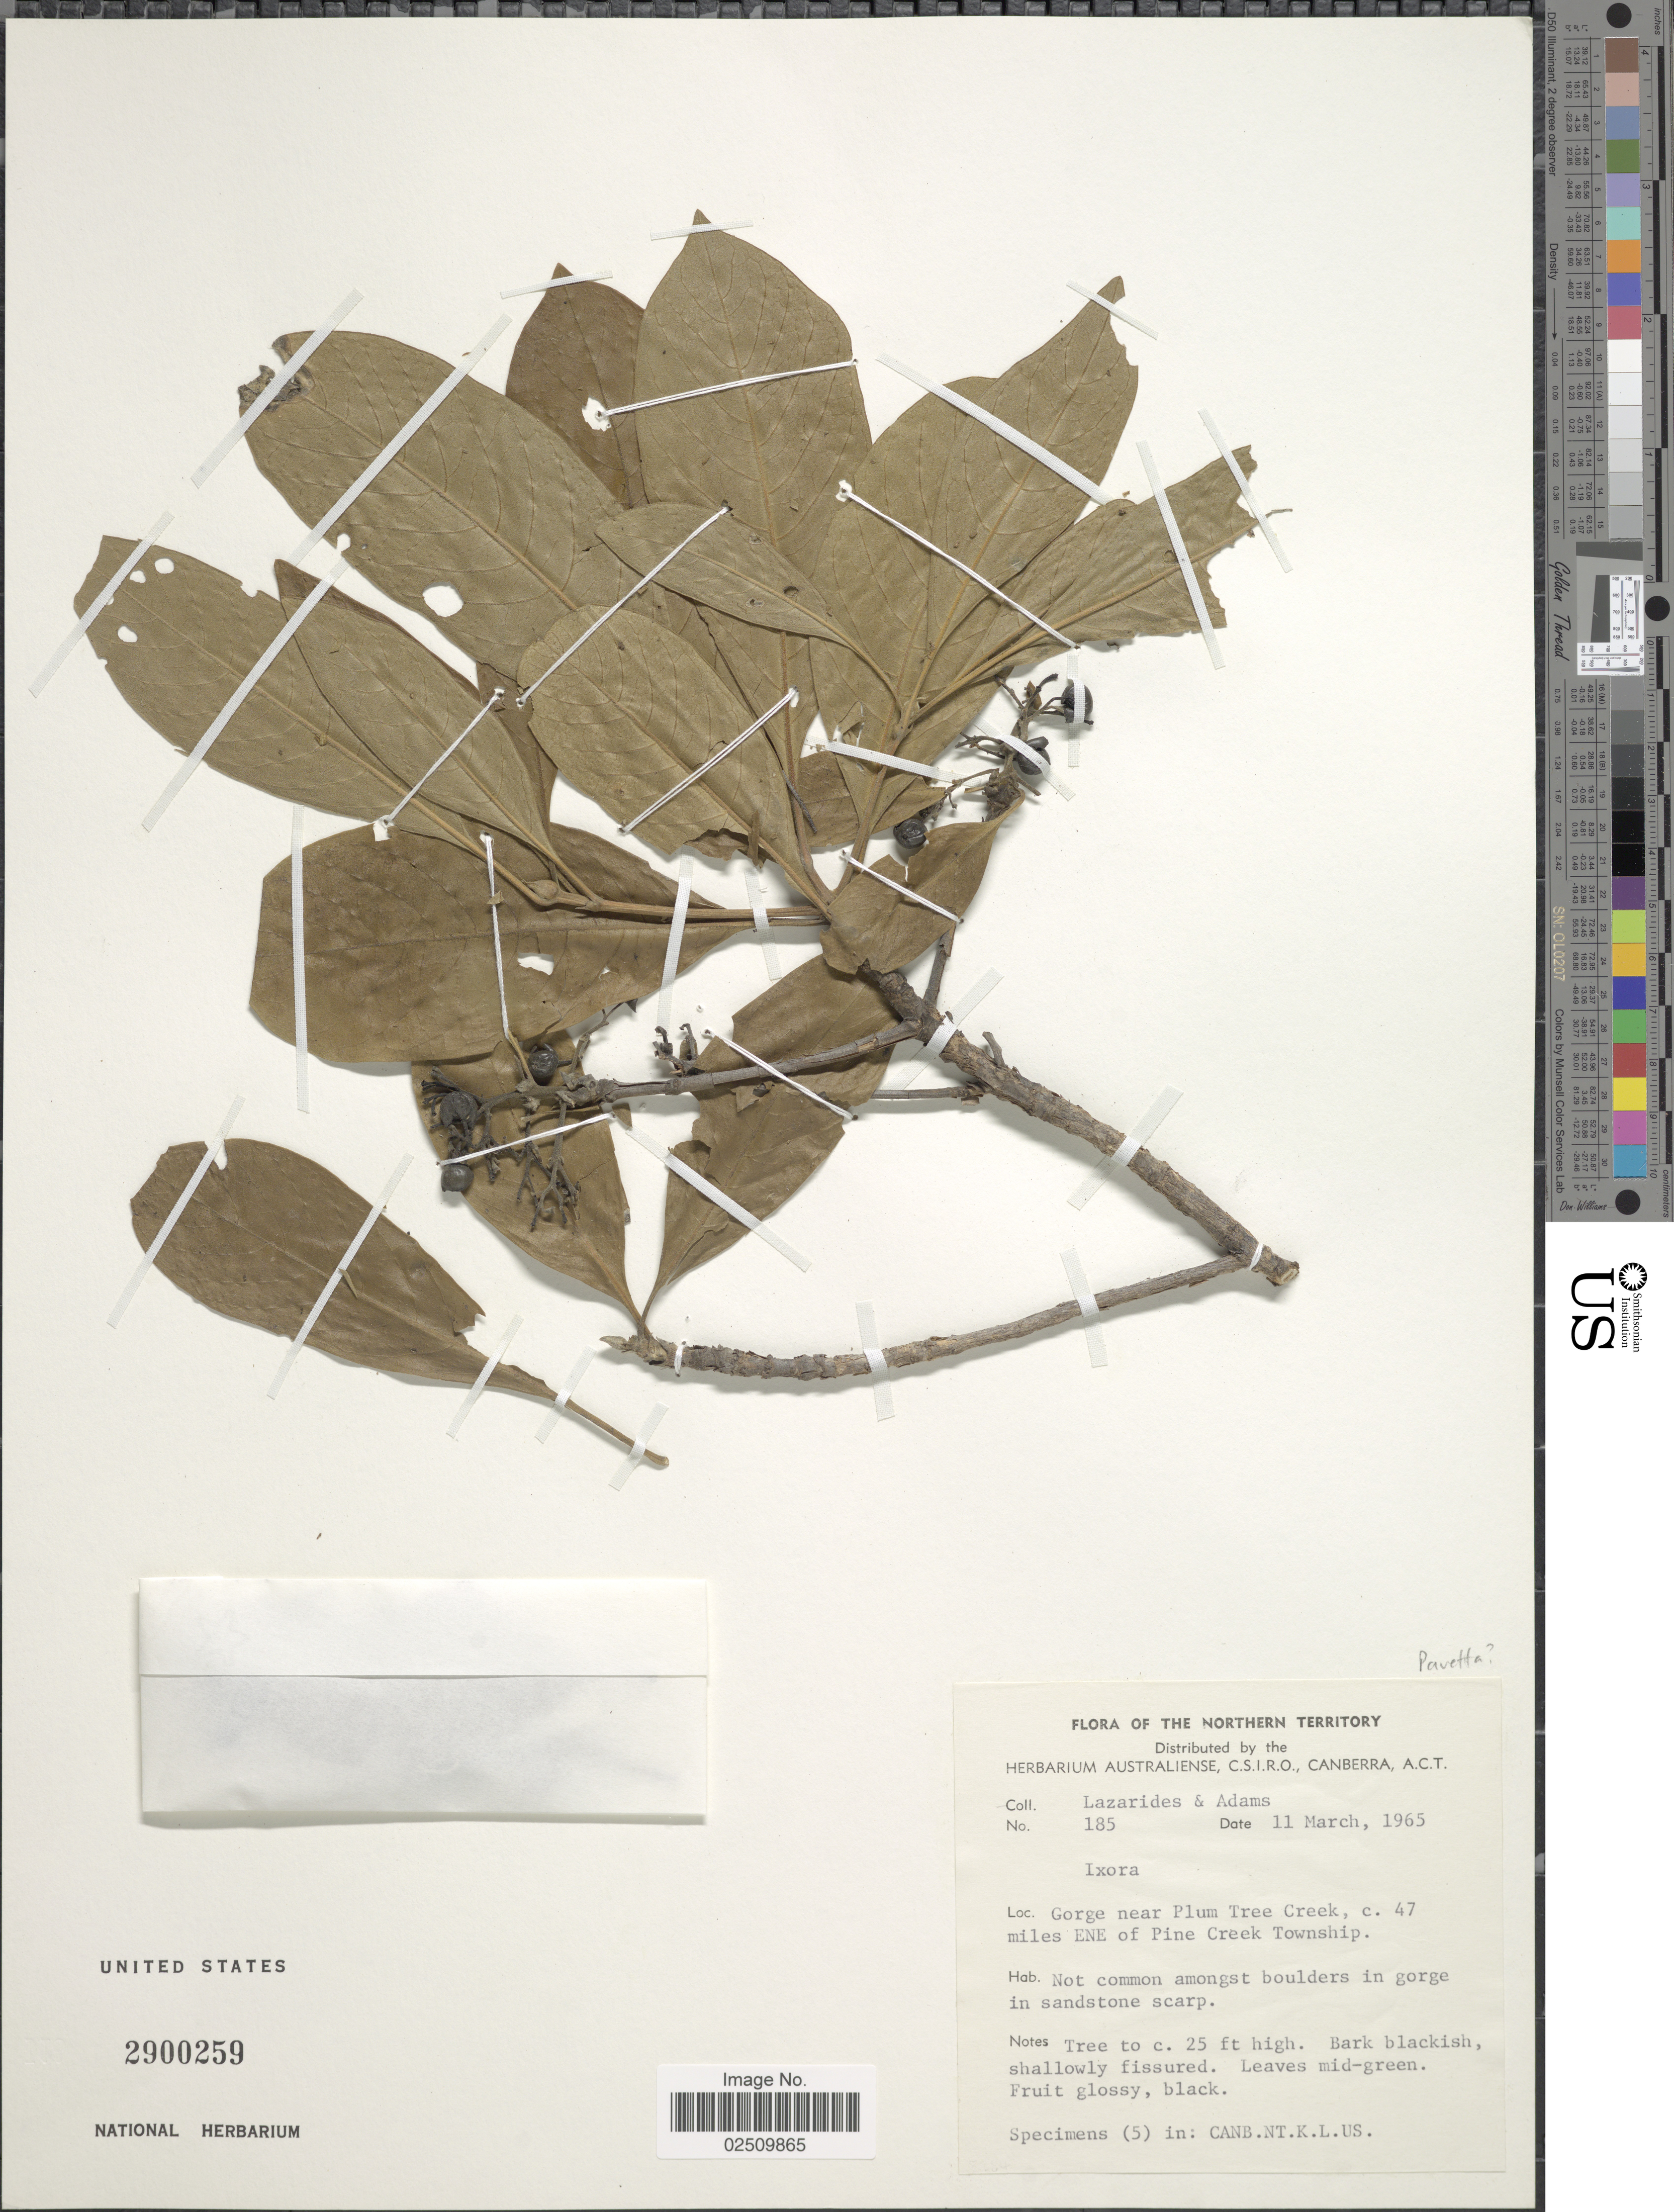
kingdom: Plantae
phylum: Tracheophyta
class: Magnoliopsida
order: Gentianales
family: Rubiaceae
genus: Ixora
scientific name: Ixora sp.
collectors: M. Lazarides & Adams, --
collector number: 185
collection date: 1965-03-11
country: Australia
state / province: Northern Territory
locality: Gorge near Plum Tree Creek, c. 47 miles ENE of Pine Creek Township.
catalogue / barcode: US 2900259